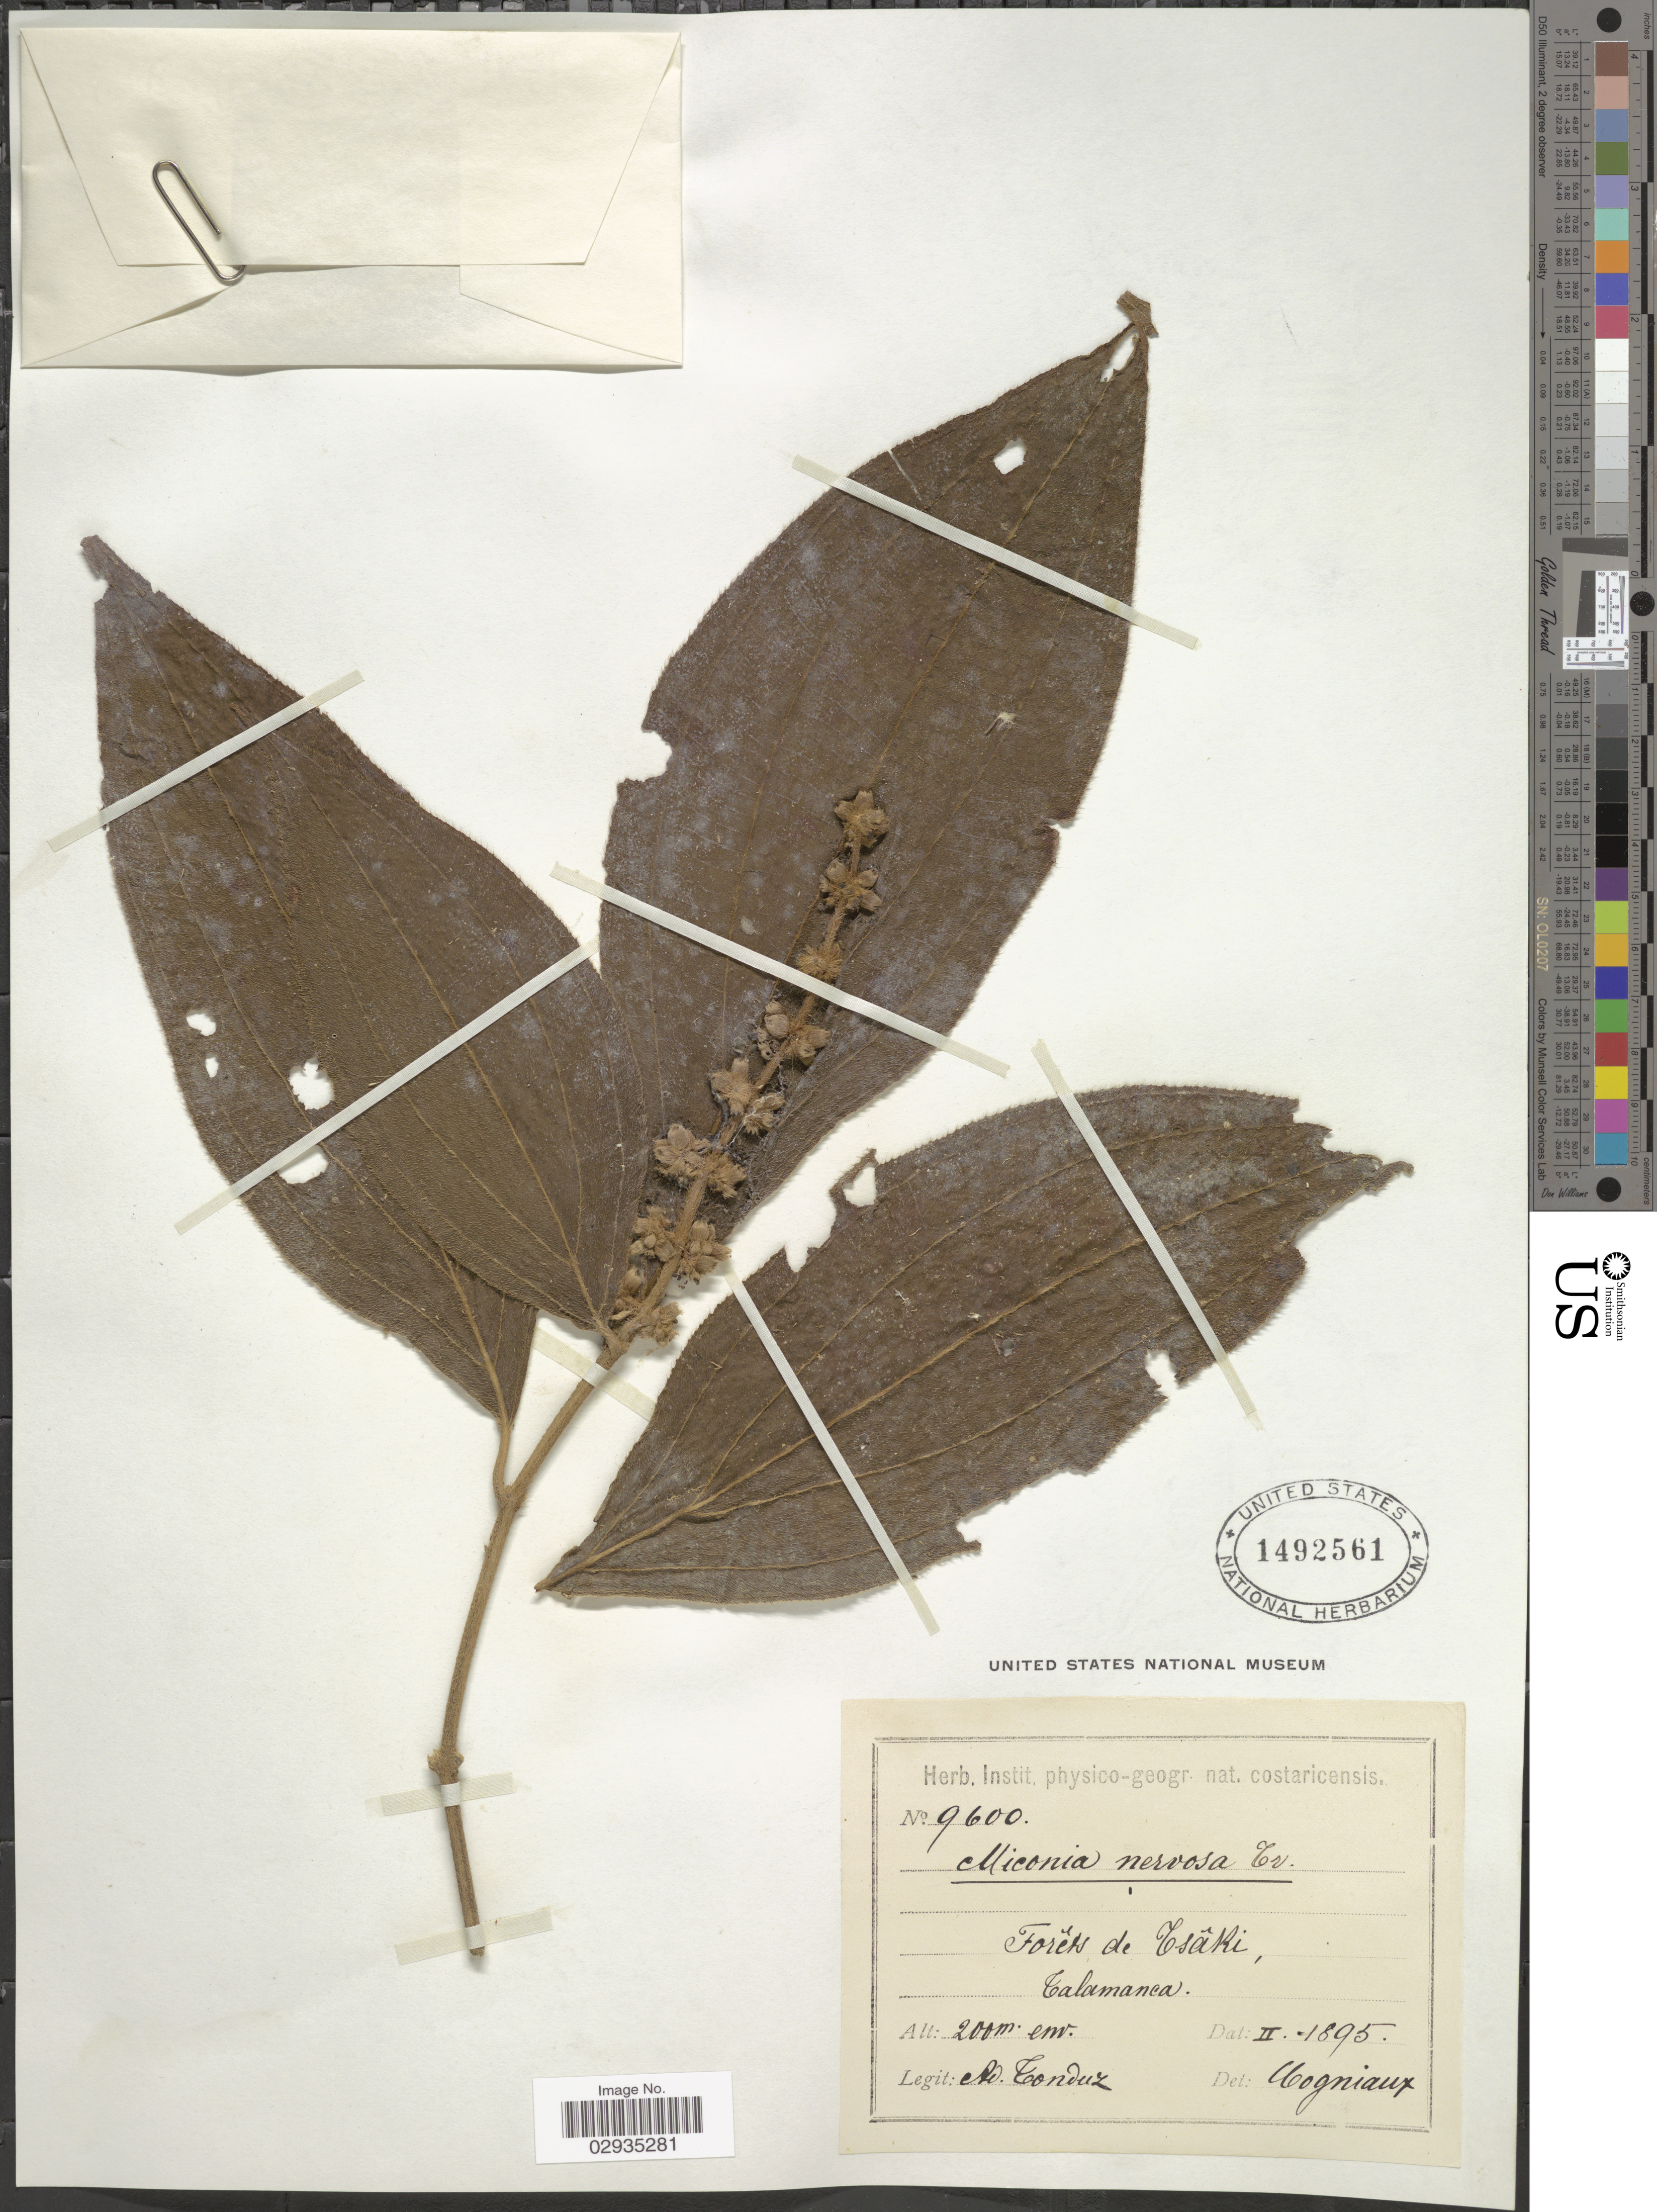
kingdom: Plantae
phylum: Tracheophyta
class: Magnoliopsida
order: Myrtales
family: Melastomataceae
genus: Miconia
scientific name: Miconia nervosa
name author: (Sm.) Triana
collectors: A. Tonduz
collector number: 9600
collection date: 1895-02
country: Costa Rica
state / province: Limón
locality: Forêts de Tsâki, Talamanca.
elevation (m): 200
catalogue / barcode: US 1492561